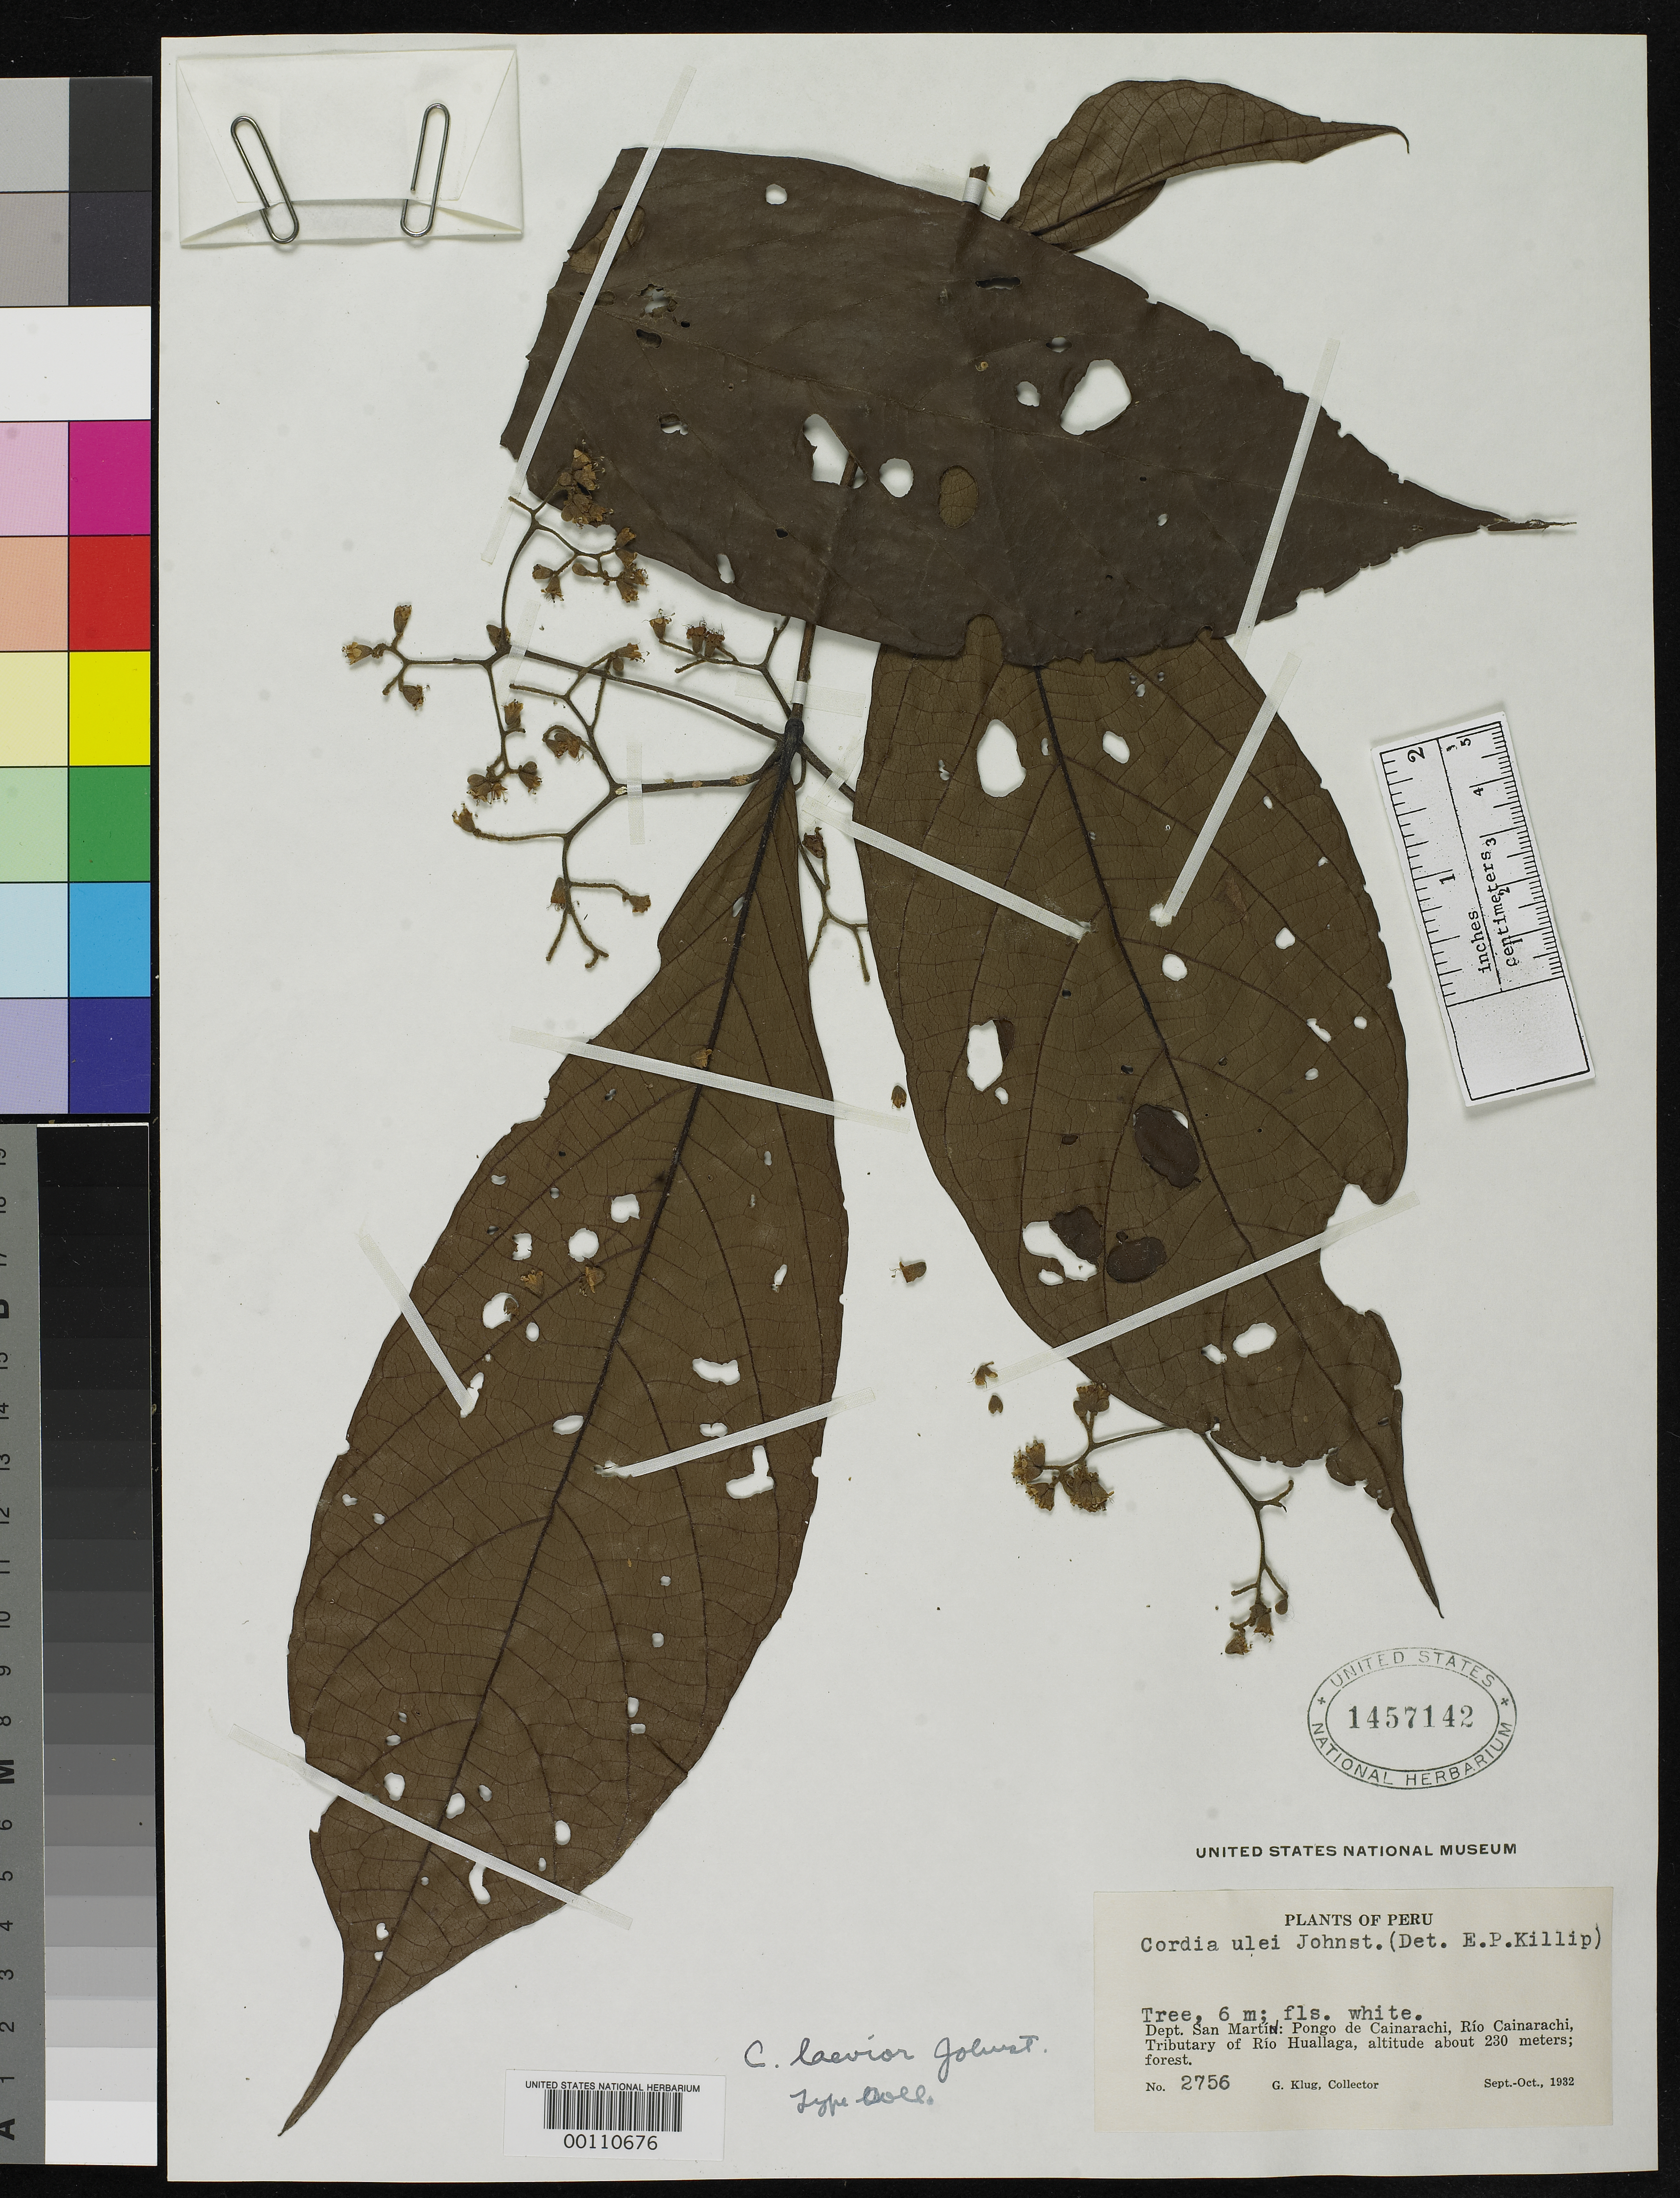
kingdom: Plantae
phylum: Tracheophyta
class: Magnoliopsida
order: Boraginales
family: Cordiaceae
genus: Cordia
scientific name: Cordia laevior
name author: I.M. Johnst.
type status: Isotype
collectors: G. Klug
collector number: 2756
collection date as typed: Sep 1932 to -- Oct 1932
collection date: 1932-09/1932-10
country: Peru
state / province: San Martín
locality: Pongo de Cainarachi, Rio Cainarachi, tributary of Rio Huallago.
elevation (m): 230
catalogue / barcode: US 1457142